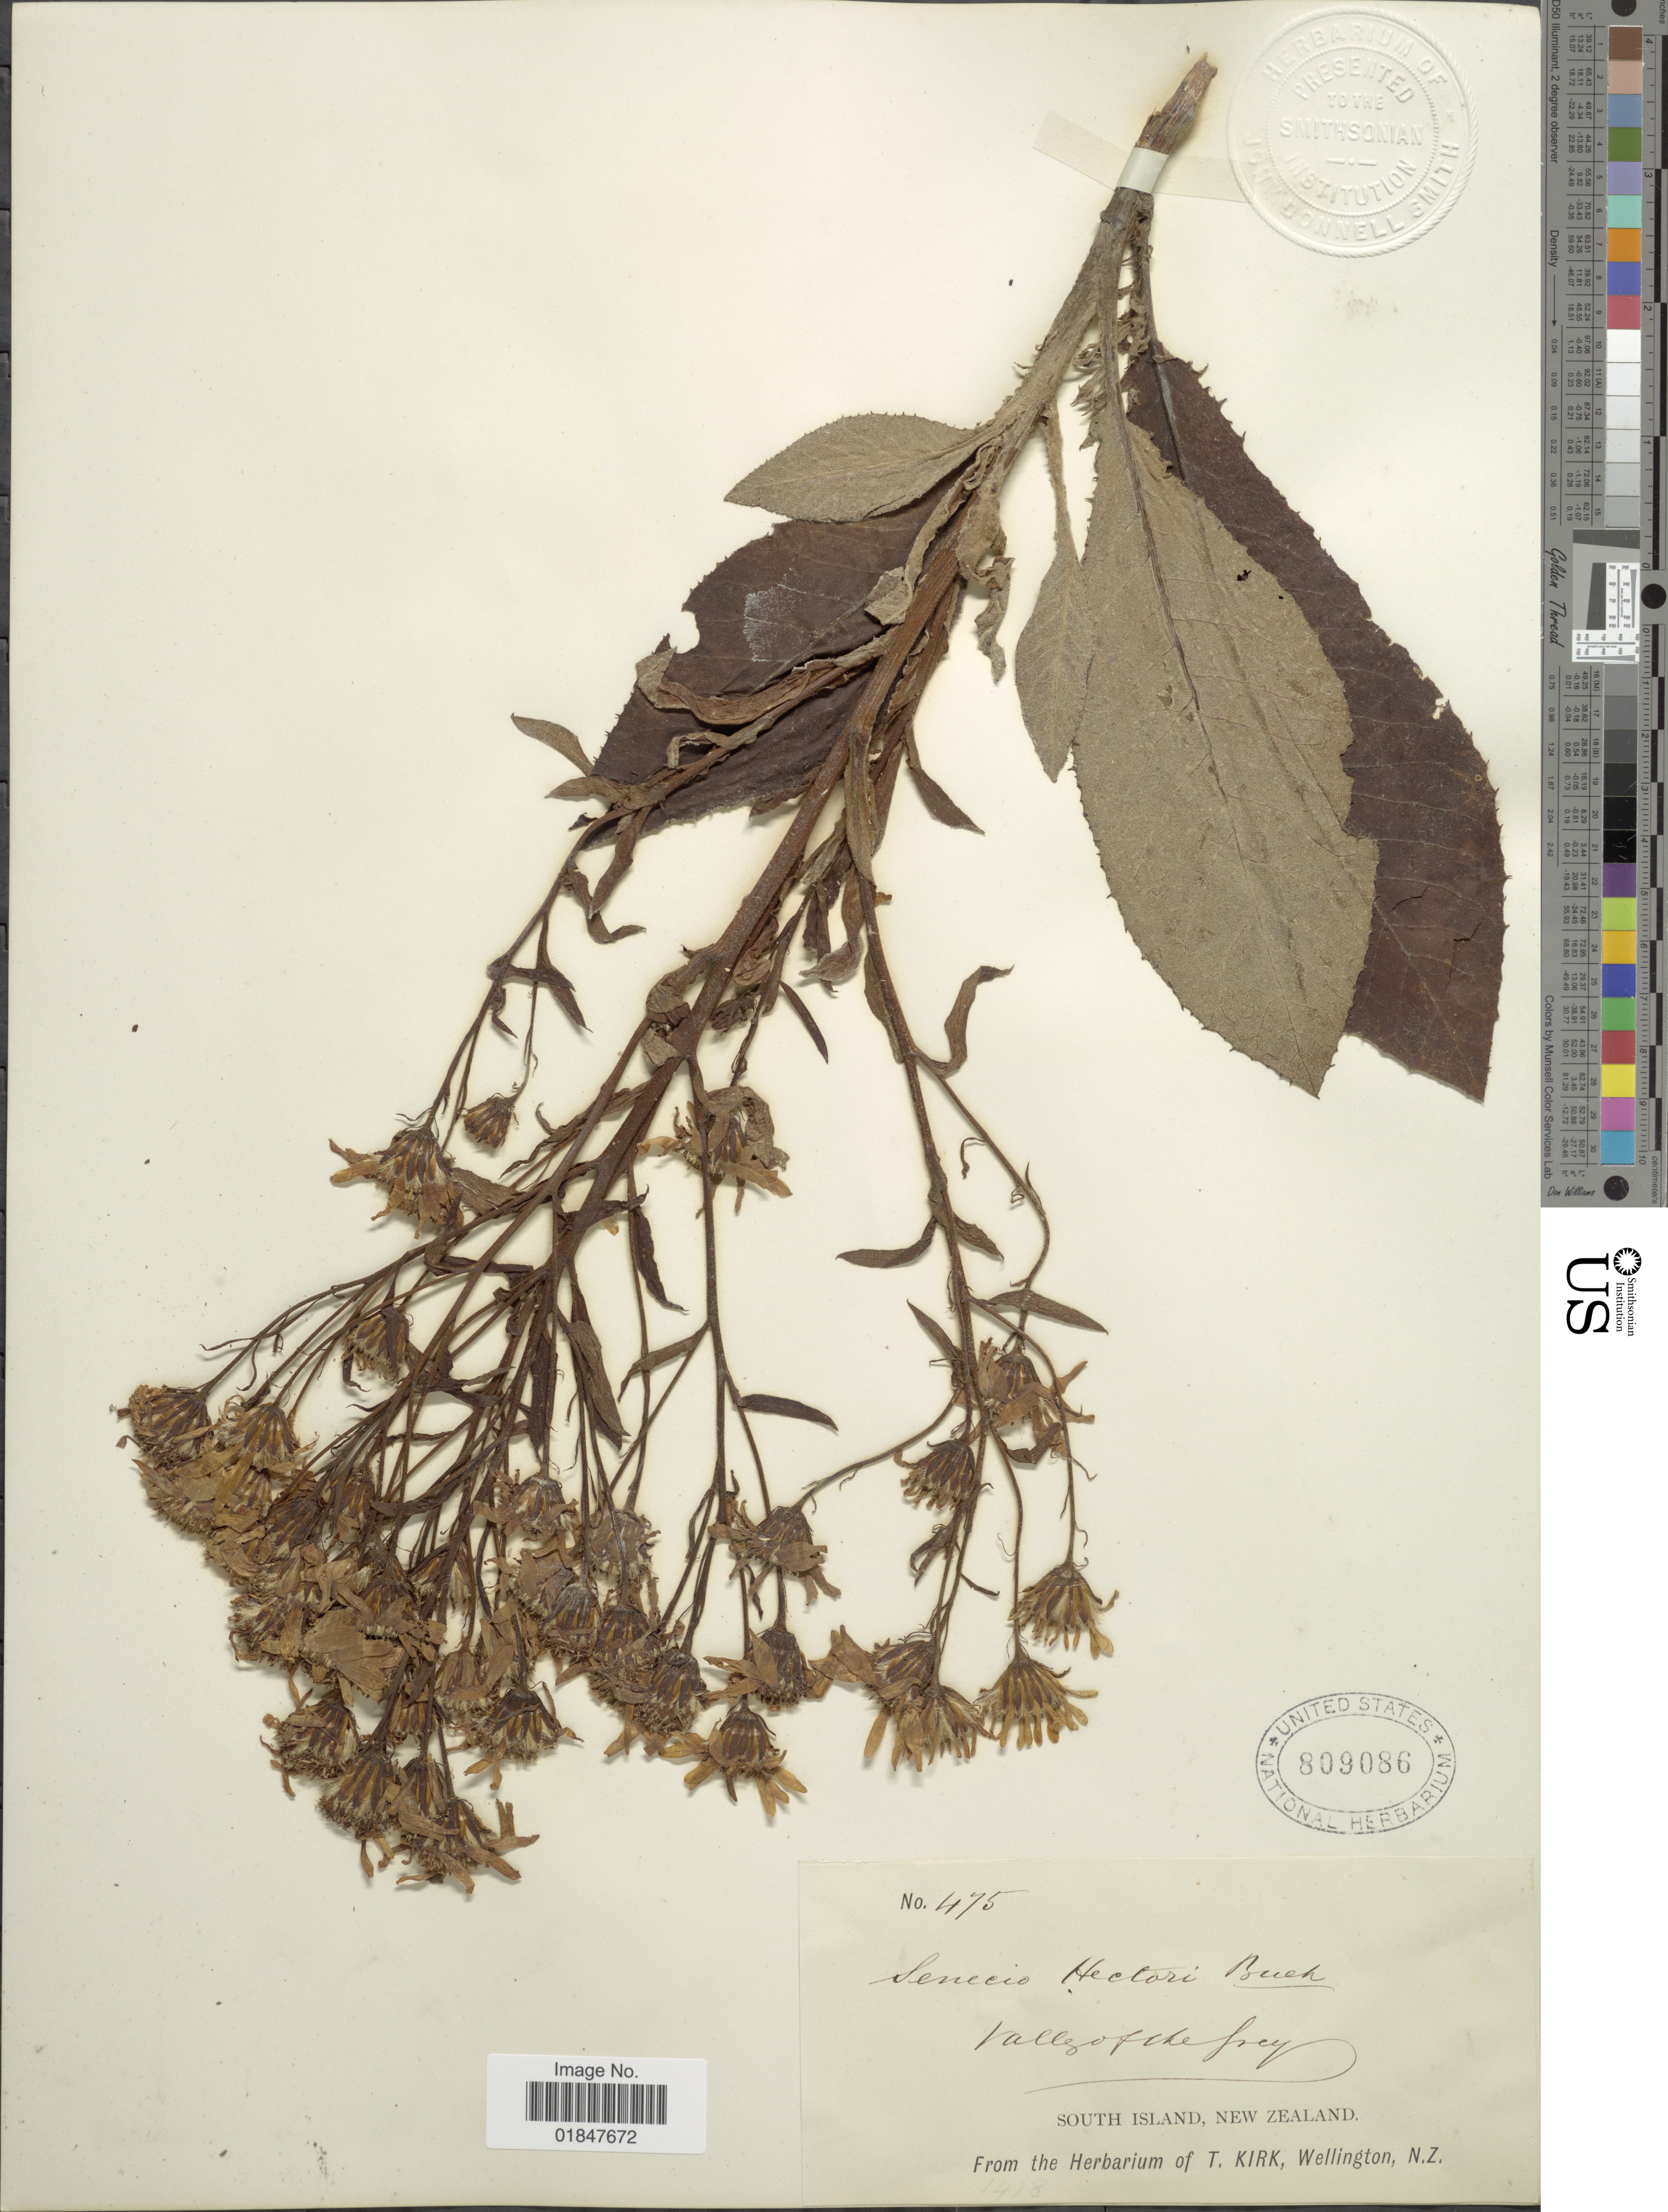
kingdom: Plantae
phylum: Tracheophyta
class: Magnoliopsida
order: Asterales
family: Asteraceae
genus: Brachyglottis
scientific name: Brachyglottis hectori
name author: (Buchanan) B. Nord.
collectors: ex Herb. T. Kirk, Wellington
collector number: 475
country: New Zealand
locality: Valley of the frey, South Island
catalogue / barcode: US 809086